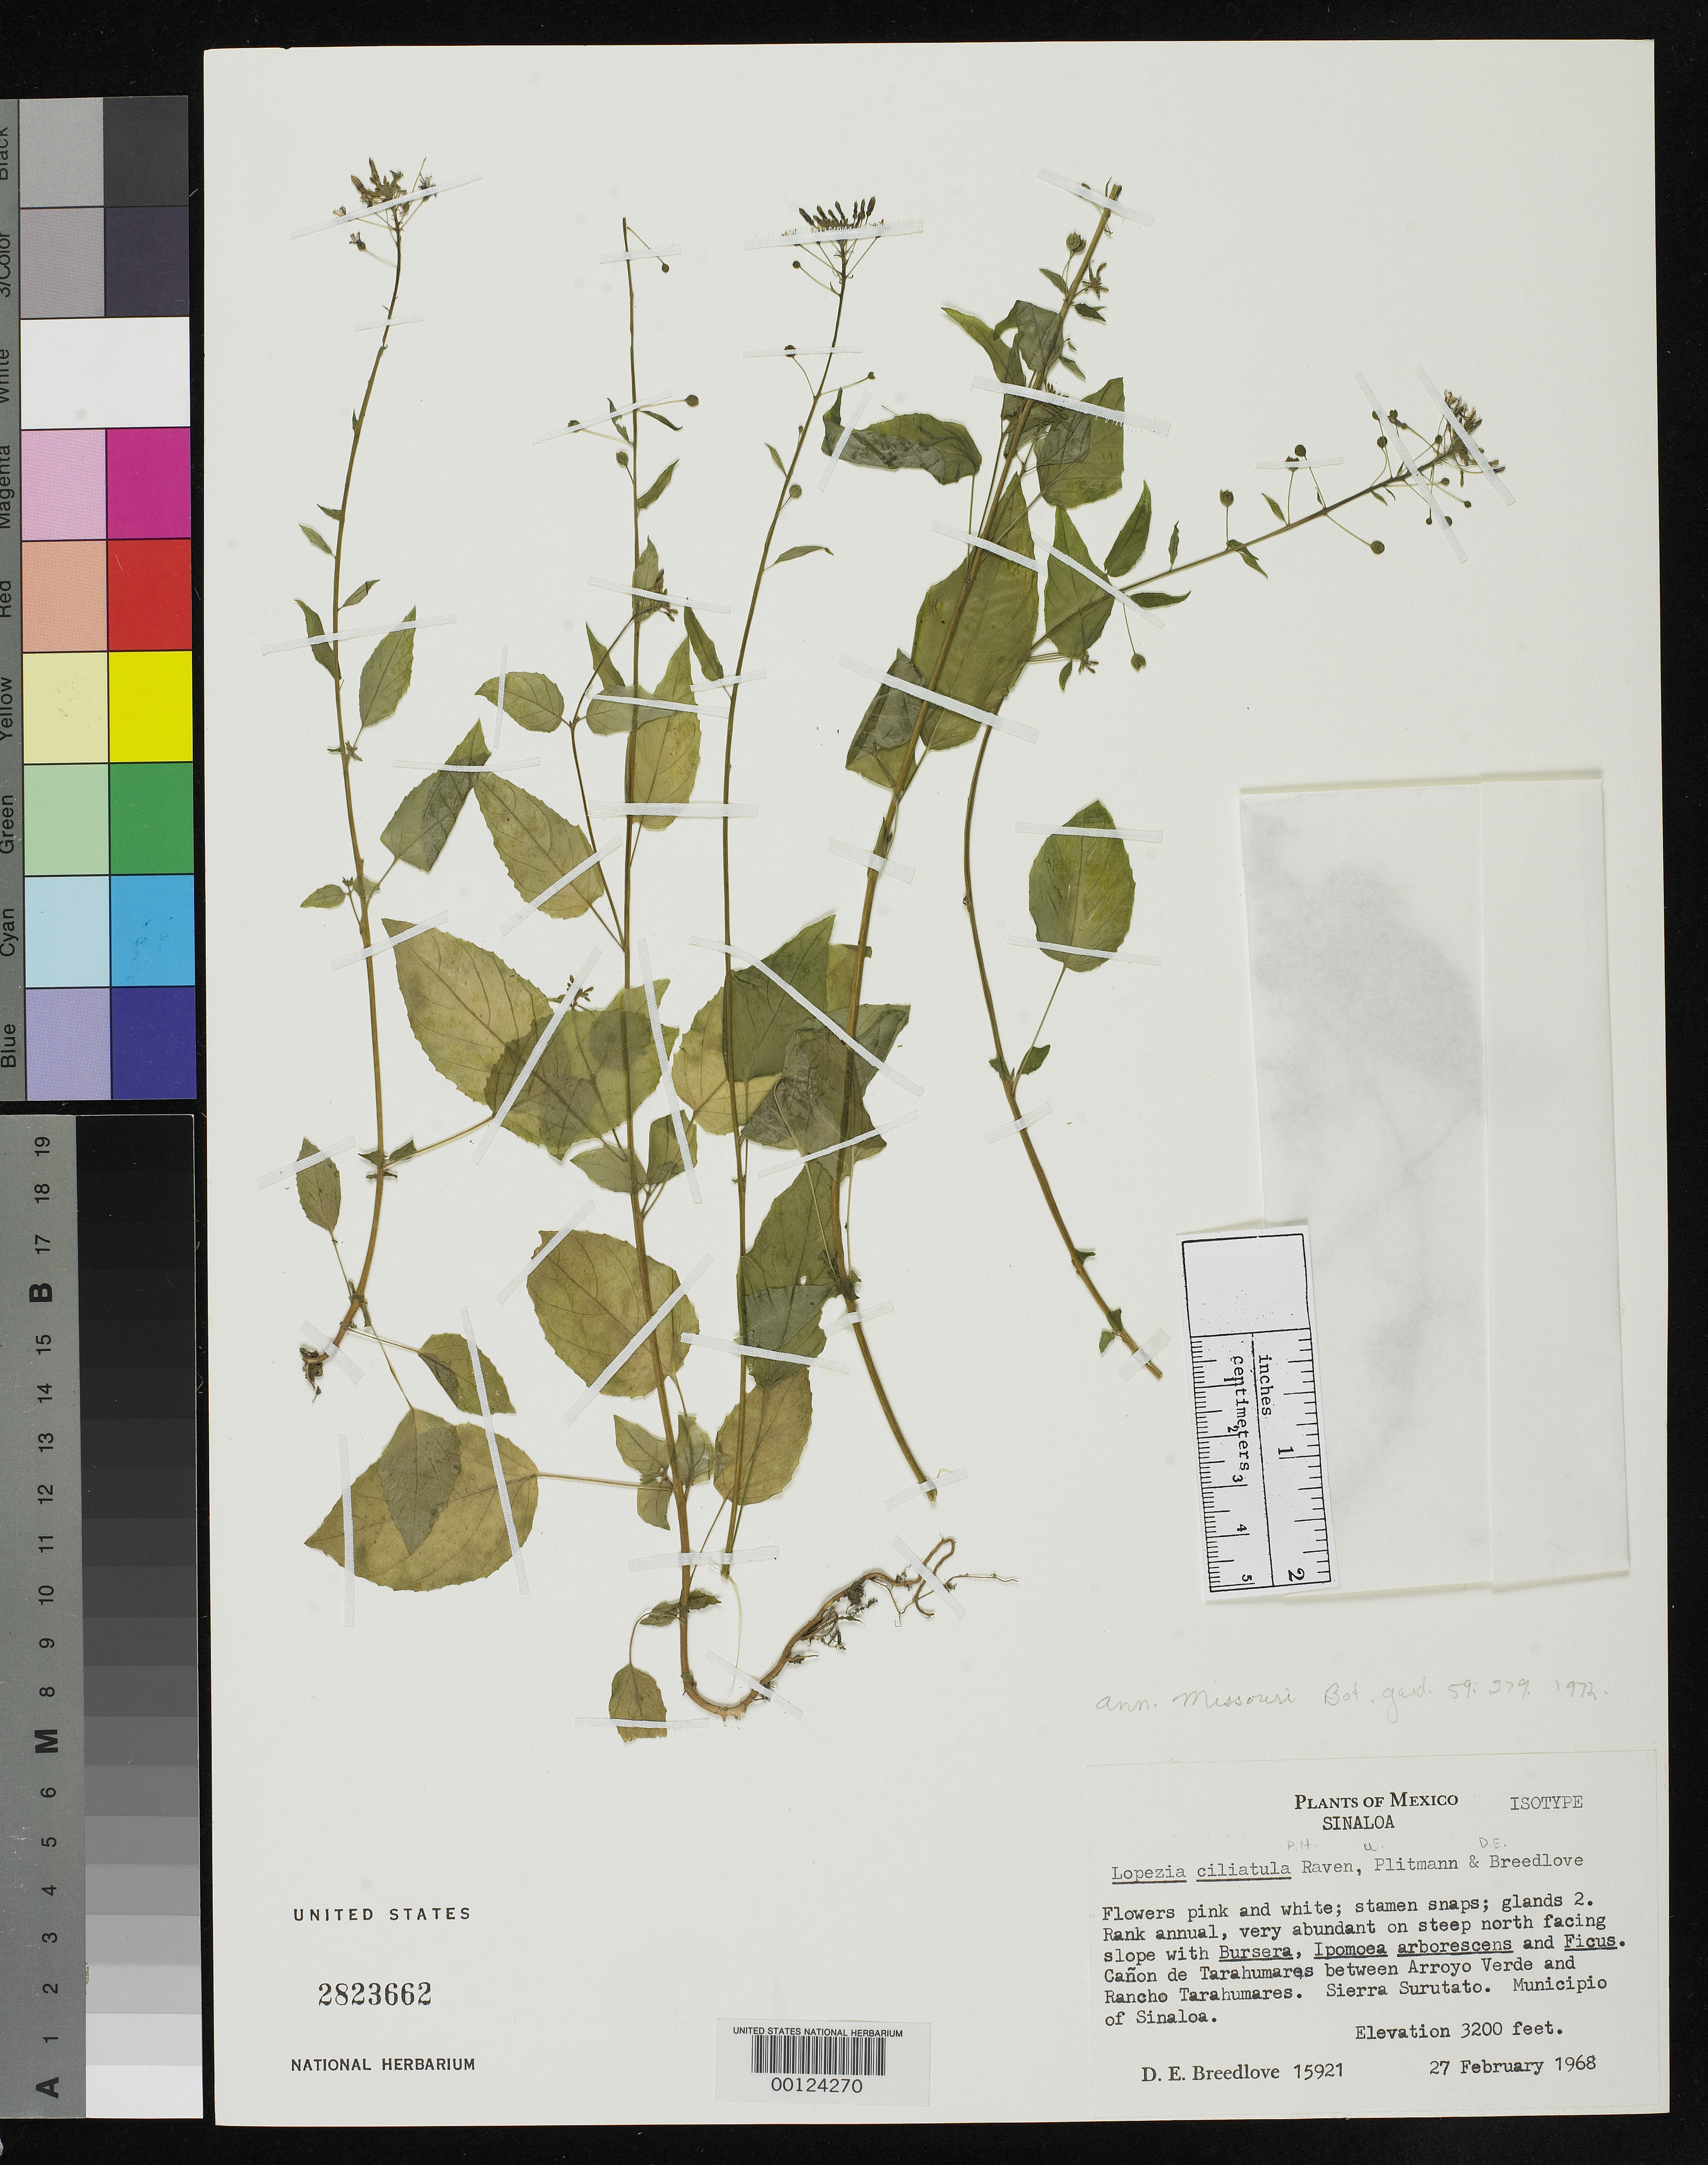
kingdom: Plantae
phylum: Tracheophyta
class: Magnoliopsida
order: Myrtales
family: Onagraceae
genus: Lopezia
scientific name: Lopezia ciliatula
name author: Plitmann et al.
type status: Isotype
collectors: D. E. Breedlove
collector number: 15921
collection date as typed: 27 Feb 1968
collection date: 1968-02-27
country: Mexico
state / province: Sinaloa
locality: Canyon of Tarahumares between Arroyo Verde and Rancho Tarahumares, sierra Surutato; alt. 3200 ft.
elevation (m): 975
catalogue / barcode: US 2823662